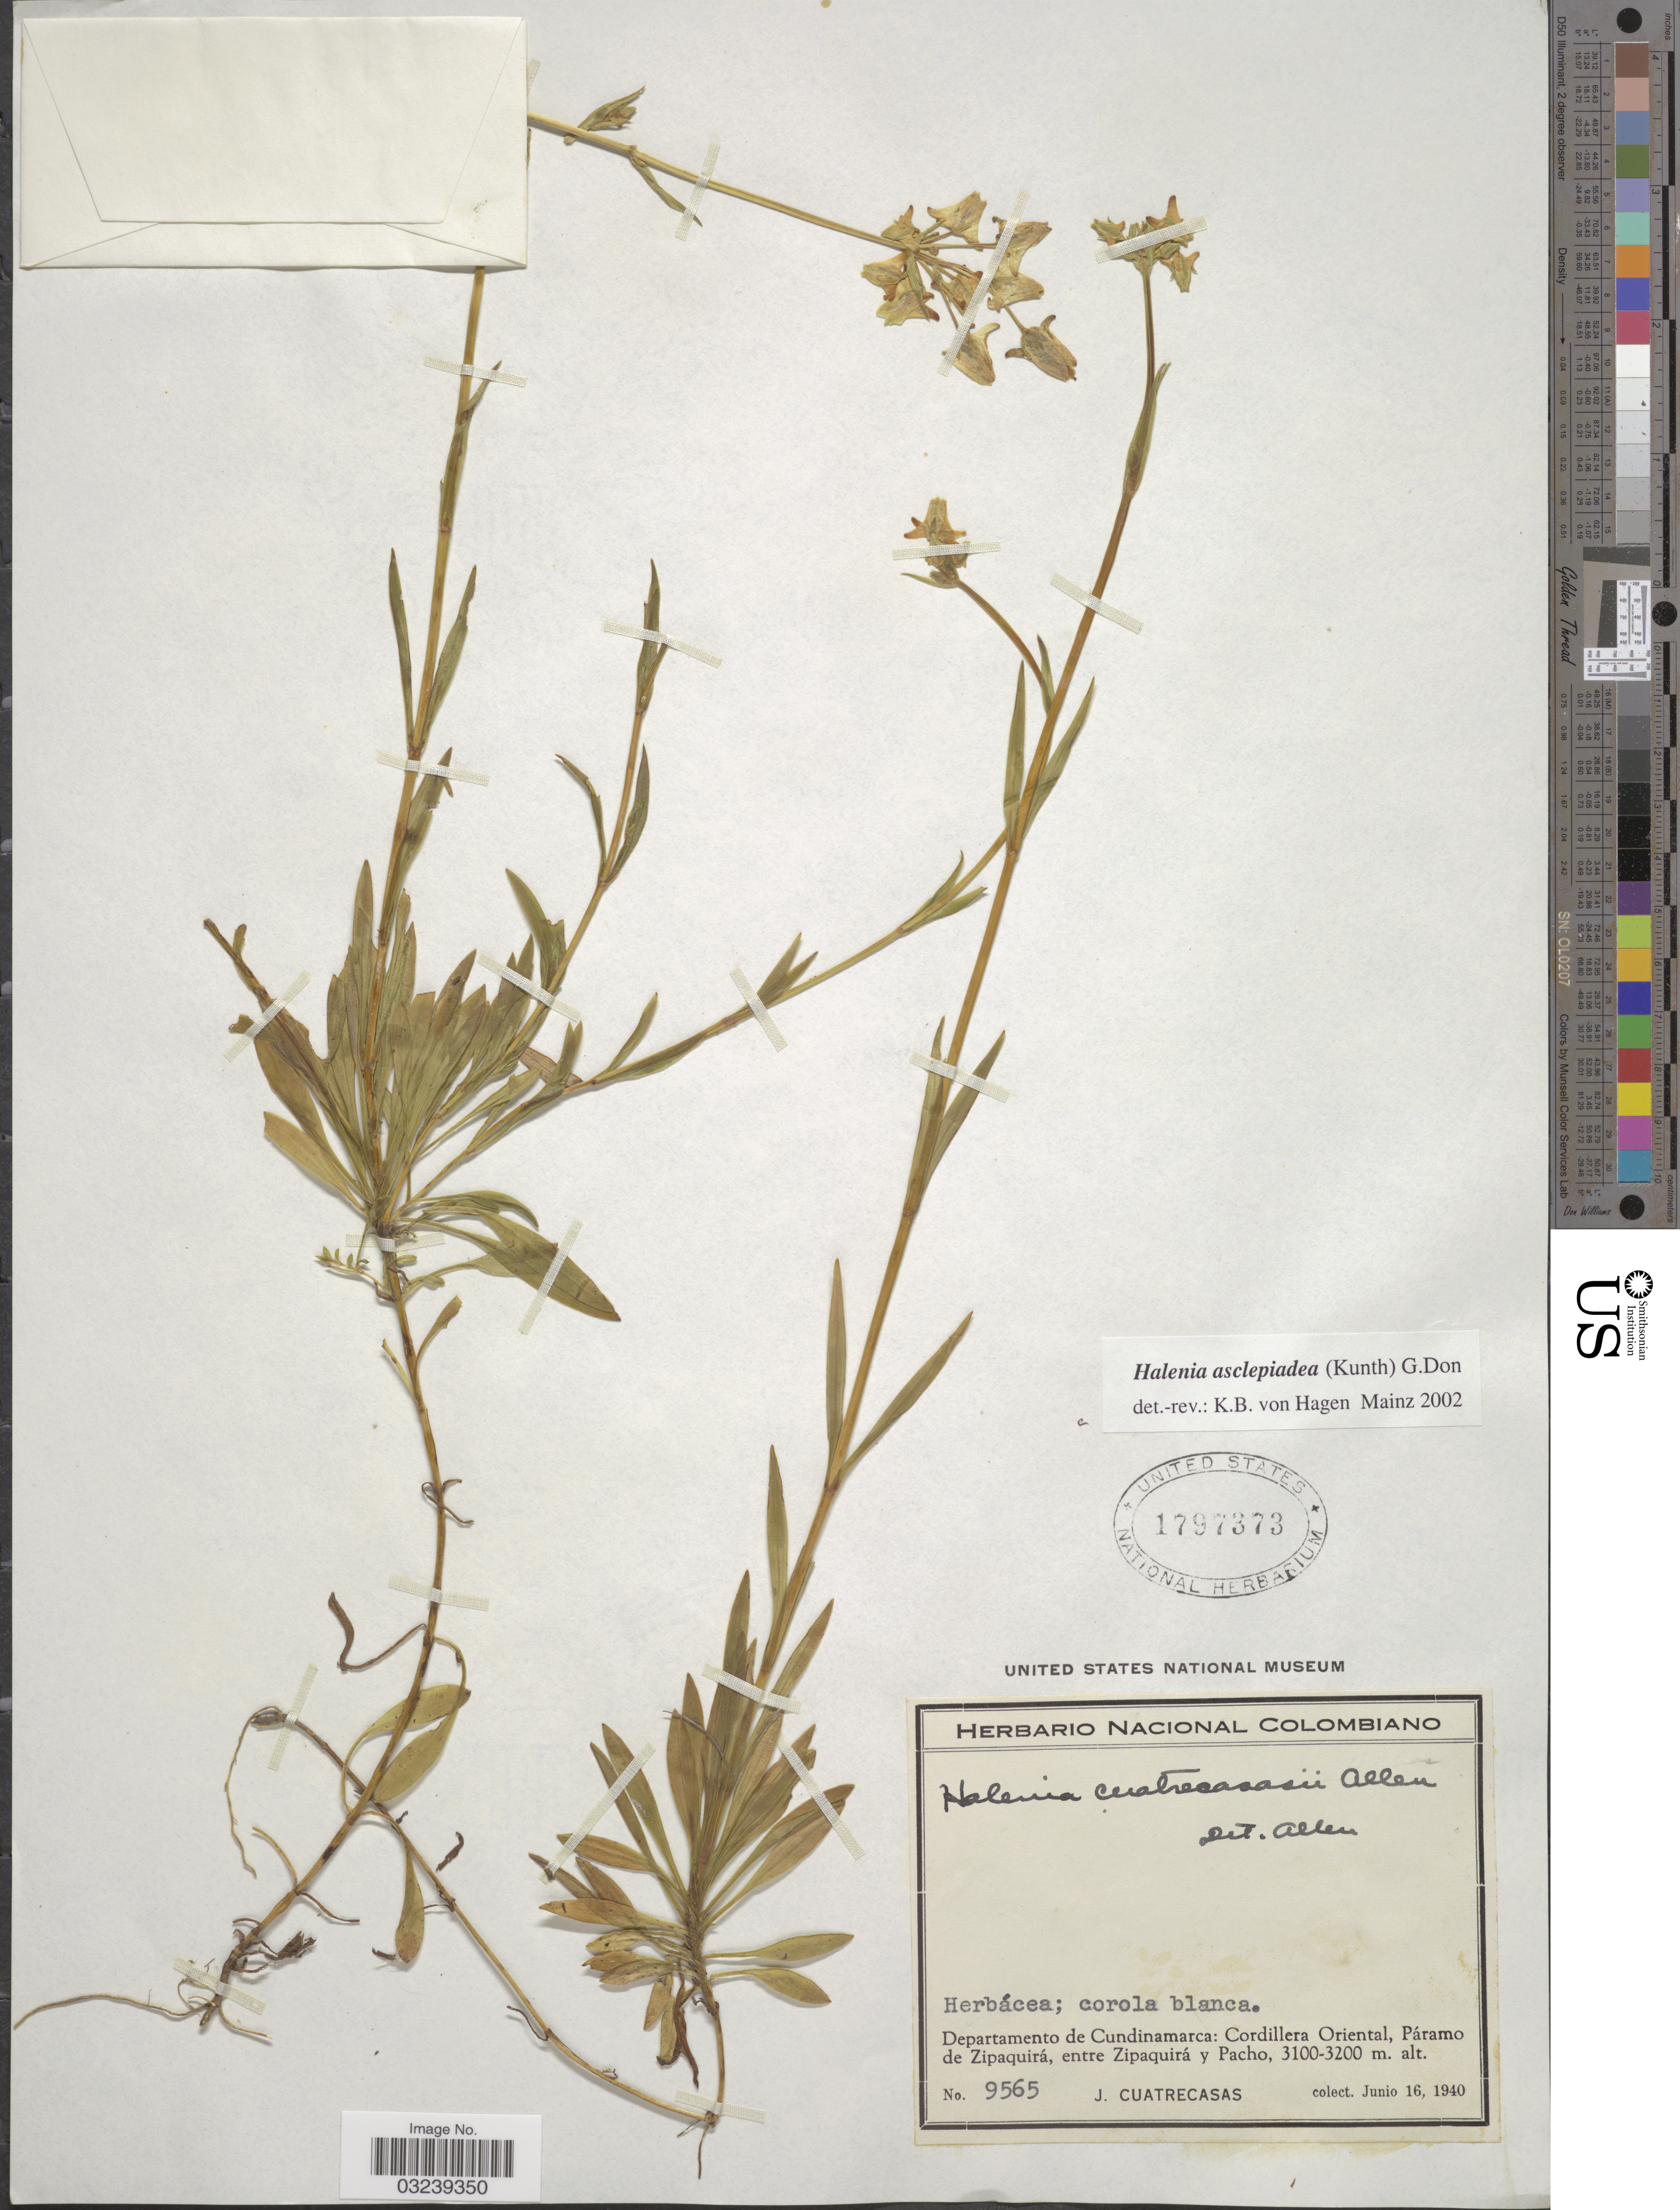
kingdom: Plantae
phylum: Tracheophyta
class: Magnoliopsida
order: Gentianales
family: Gentianaceae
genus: Halenia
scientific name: Halenia asclepiadea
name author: (Kunth) G. Don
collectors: J. Cuatrecasas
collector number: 9565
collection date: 1940-06-16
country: Colombia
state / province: Cundinamarca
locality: Cordillera Oriental, Páramo de Zipaquirá, entre Zipaquirá y Pacho.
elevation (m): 3100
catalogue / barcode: US 1797373